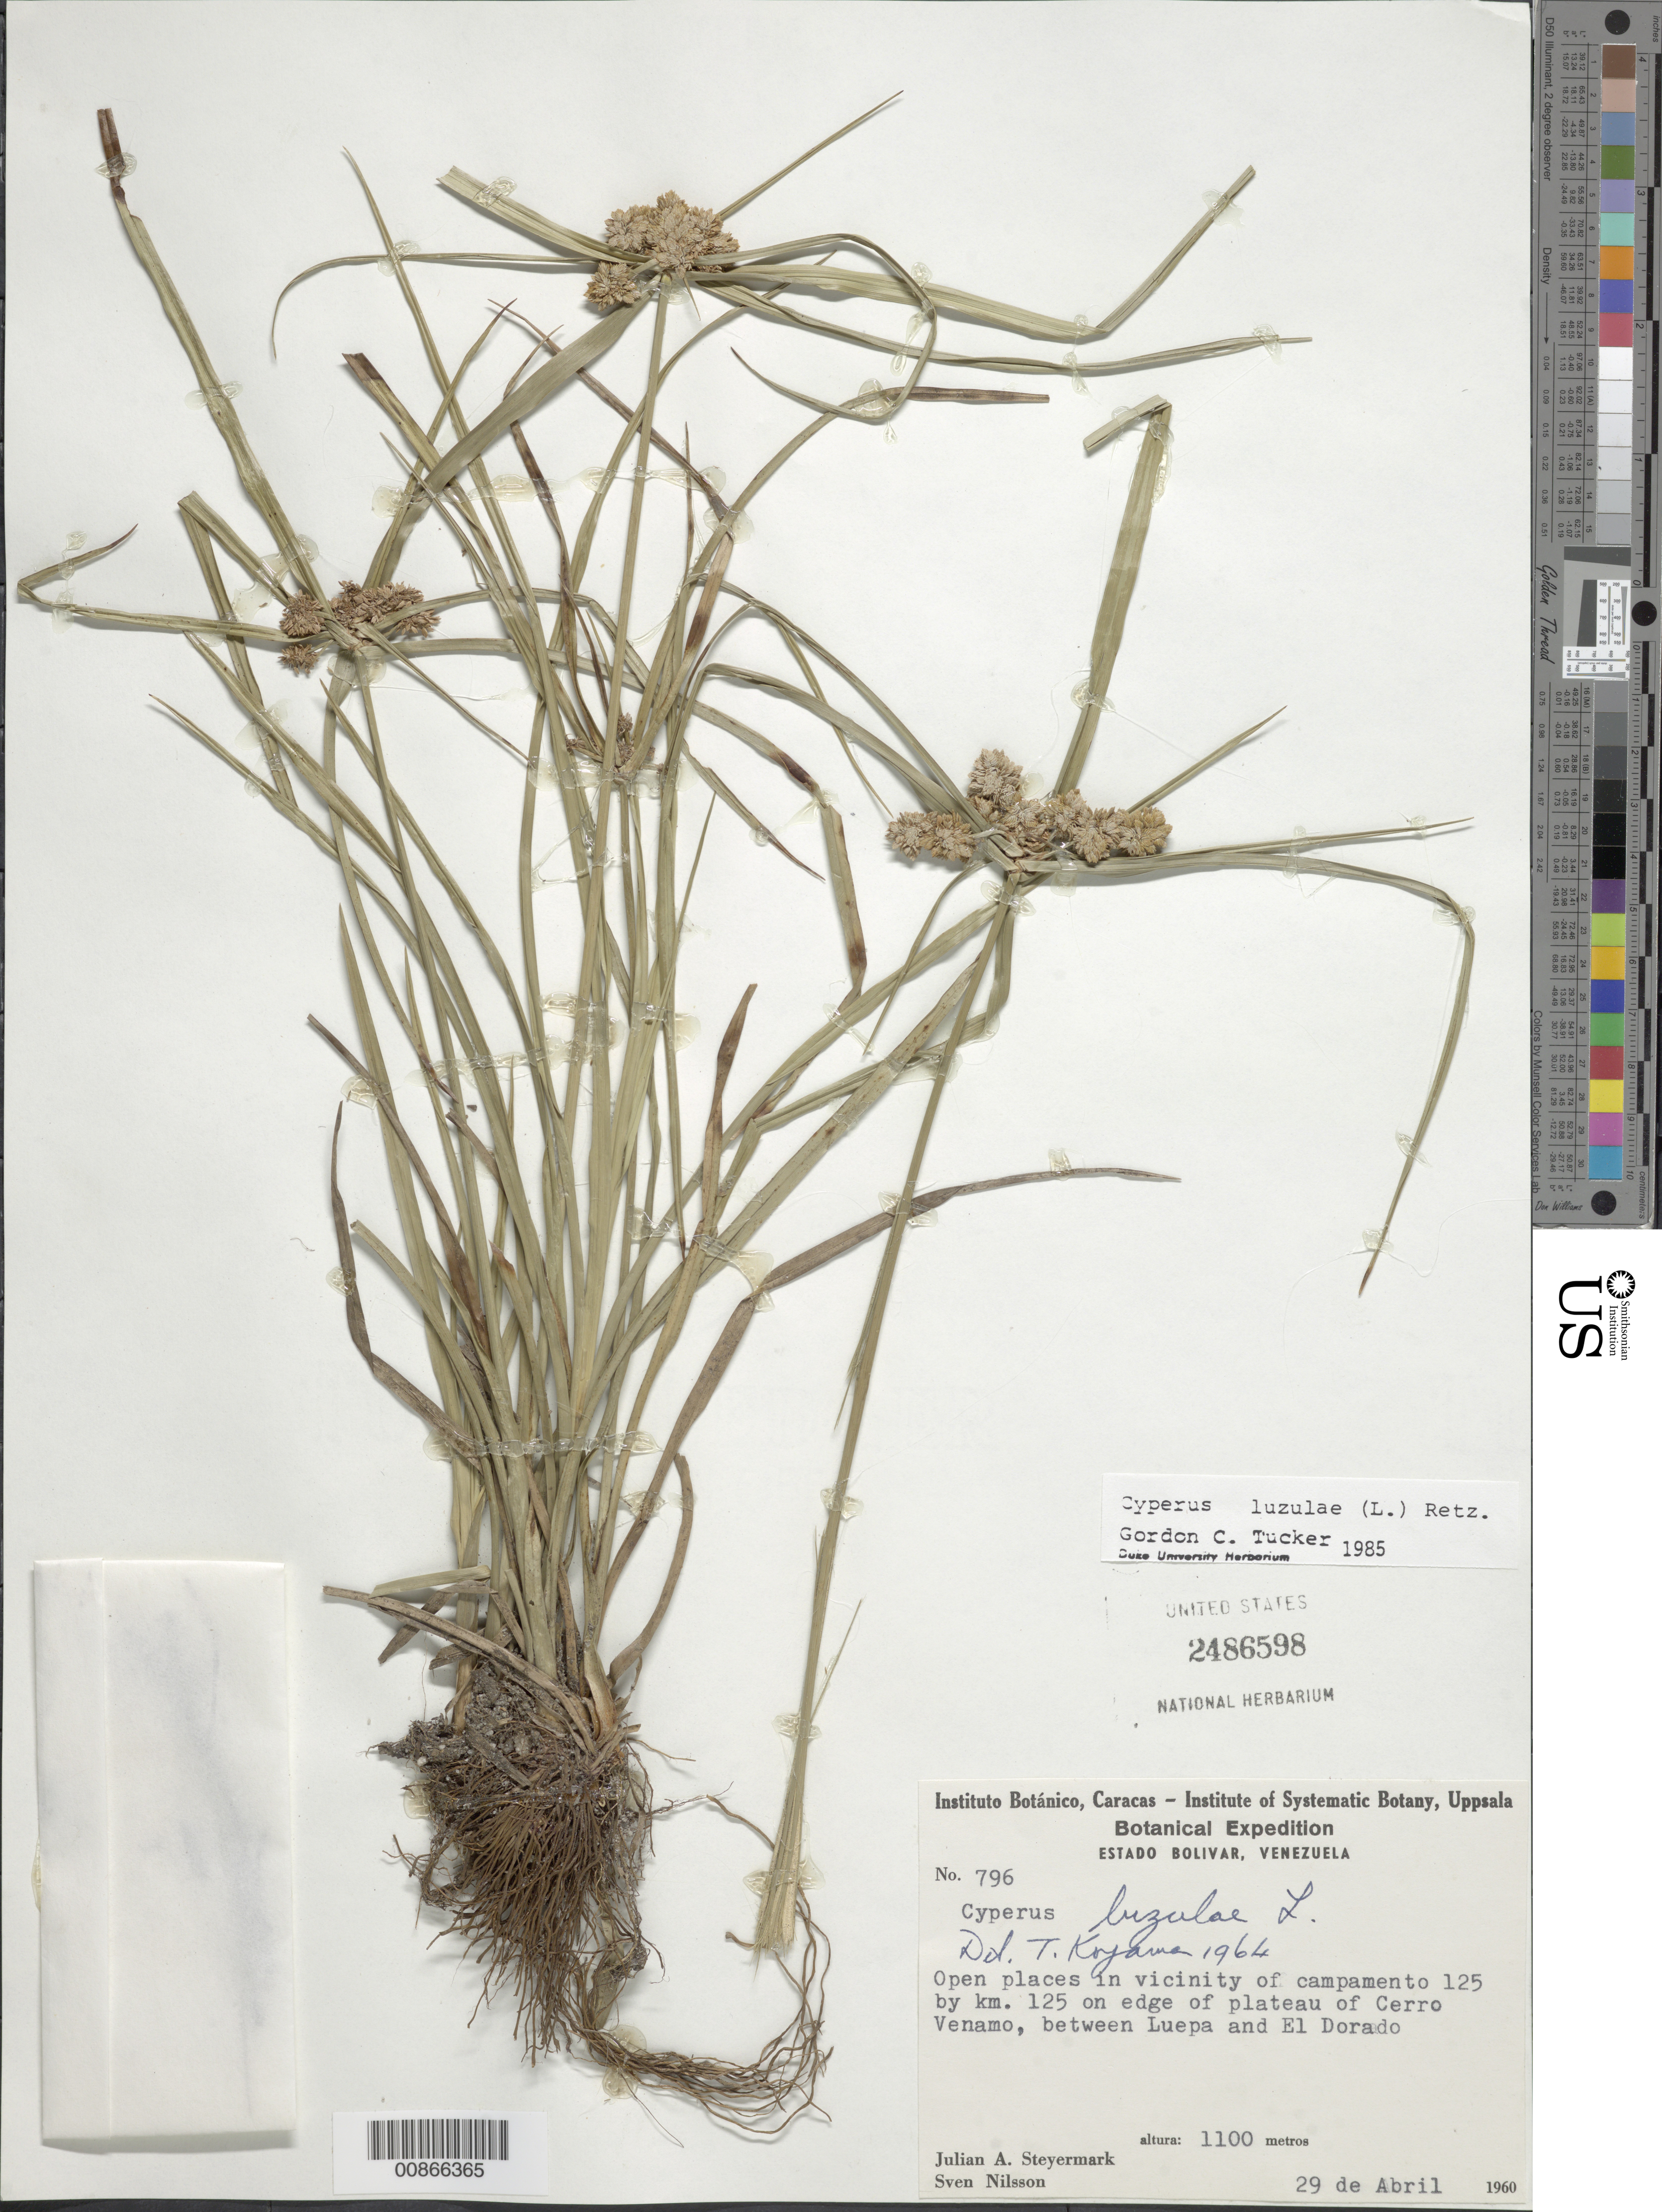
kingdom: Plantae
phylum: Tracheophyta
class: Liliopsida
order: Poales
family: Cyperaceae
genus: Cyperus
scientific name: Cyperus luzulae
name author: (L.) Rottb. ex Retz.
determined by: Tucker, G. C.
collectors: J. Steyermark & S. Nilsson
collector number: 60 796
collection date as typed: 29-Apr-60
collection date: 1960-04-29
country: Venezuela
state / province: Bolívar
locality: Cerro Venamo, between Luepa and El Dorado, vicinity of campamento 125 at km 125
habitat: Open places in vicinity of campamento; on edge of plateau of cerro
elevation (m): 1100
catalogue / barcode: US 2486598